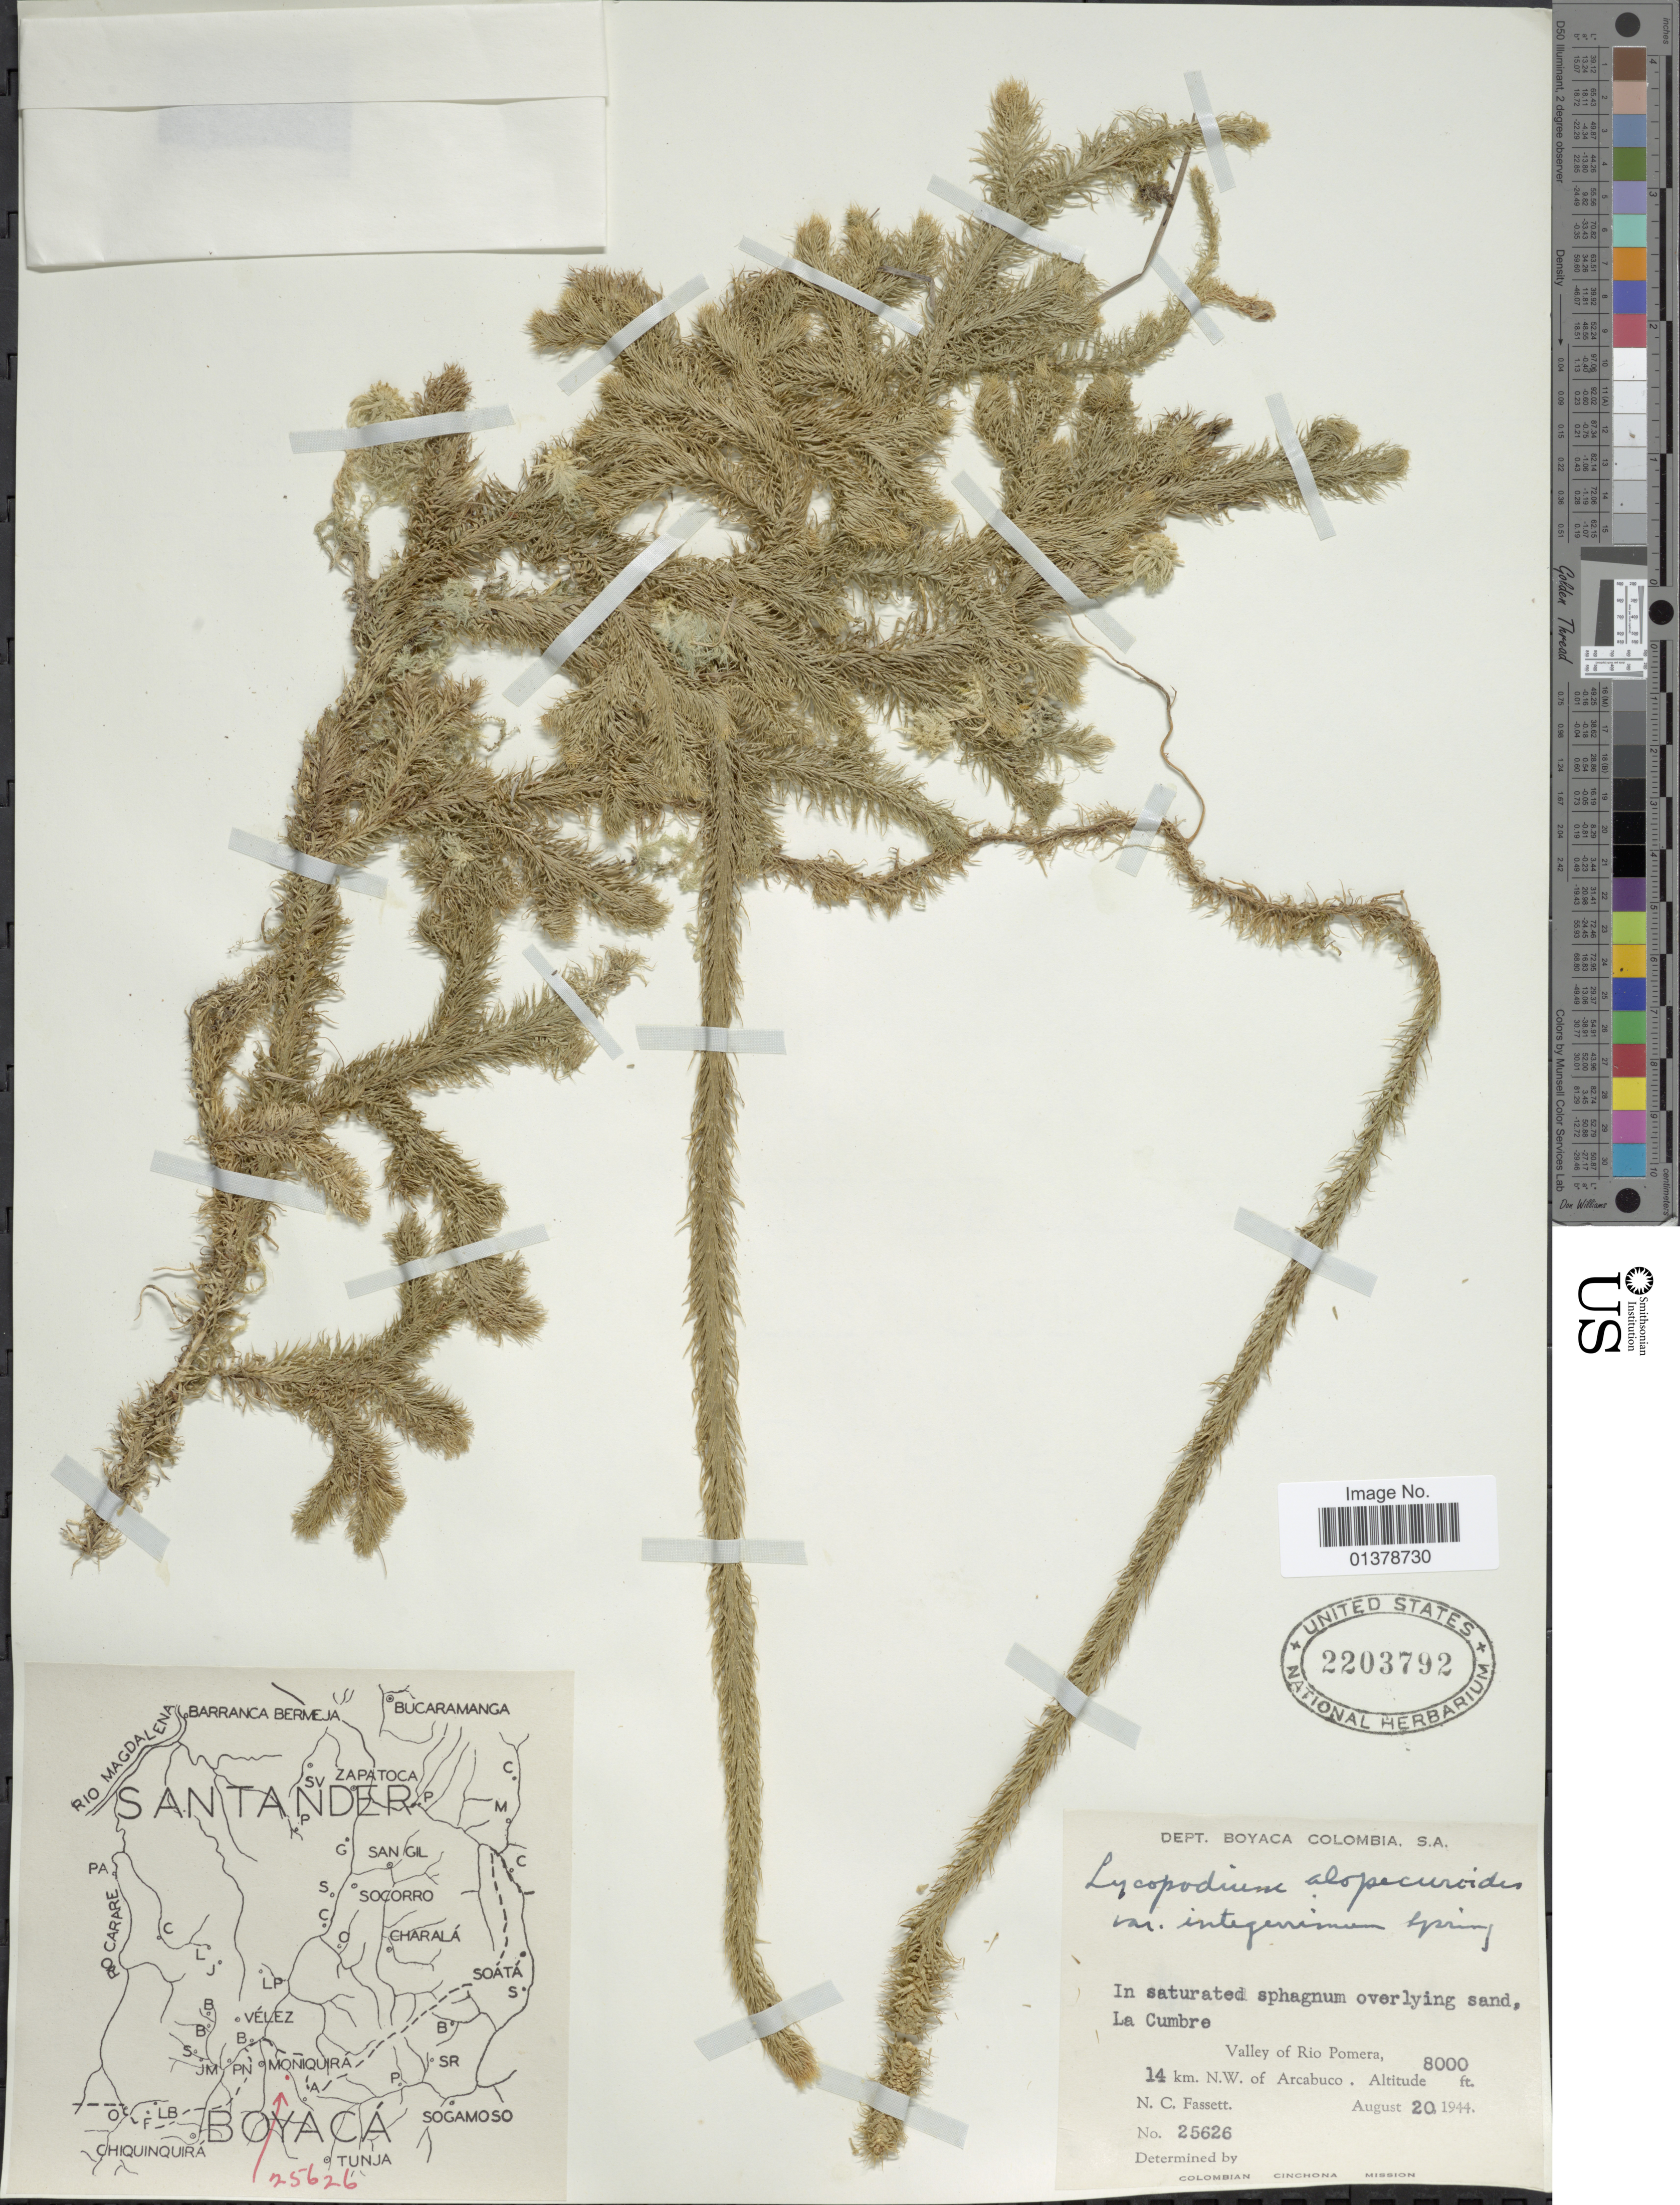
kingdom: Plantae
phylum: Tracheophyta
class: Lycopodiopsida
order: Lycopodiales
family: Lycopodiaceae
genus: Lycopodiella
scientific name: Lycopodiella alopecuroides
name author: (L.) Cranfill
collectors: N. C. Fassett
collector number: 25626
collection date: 1944-08-20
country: Colombia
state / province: Boyacá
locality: Valley of Rio Pomera, 14km N.W. of Arcabuco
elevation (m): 2438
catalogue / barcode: US 2203792